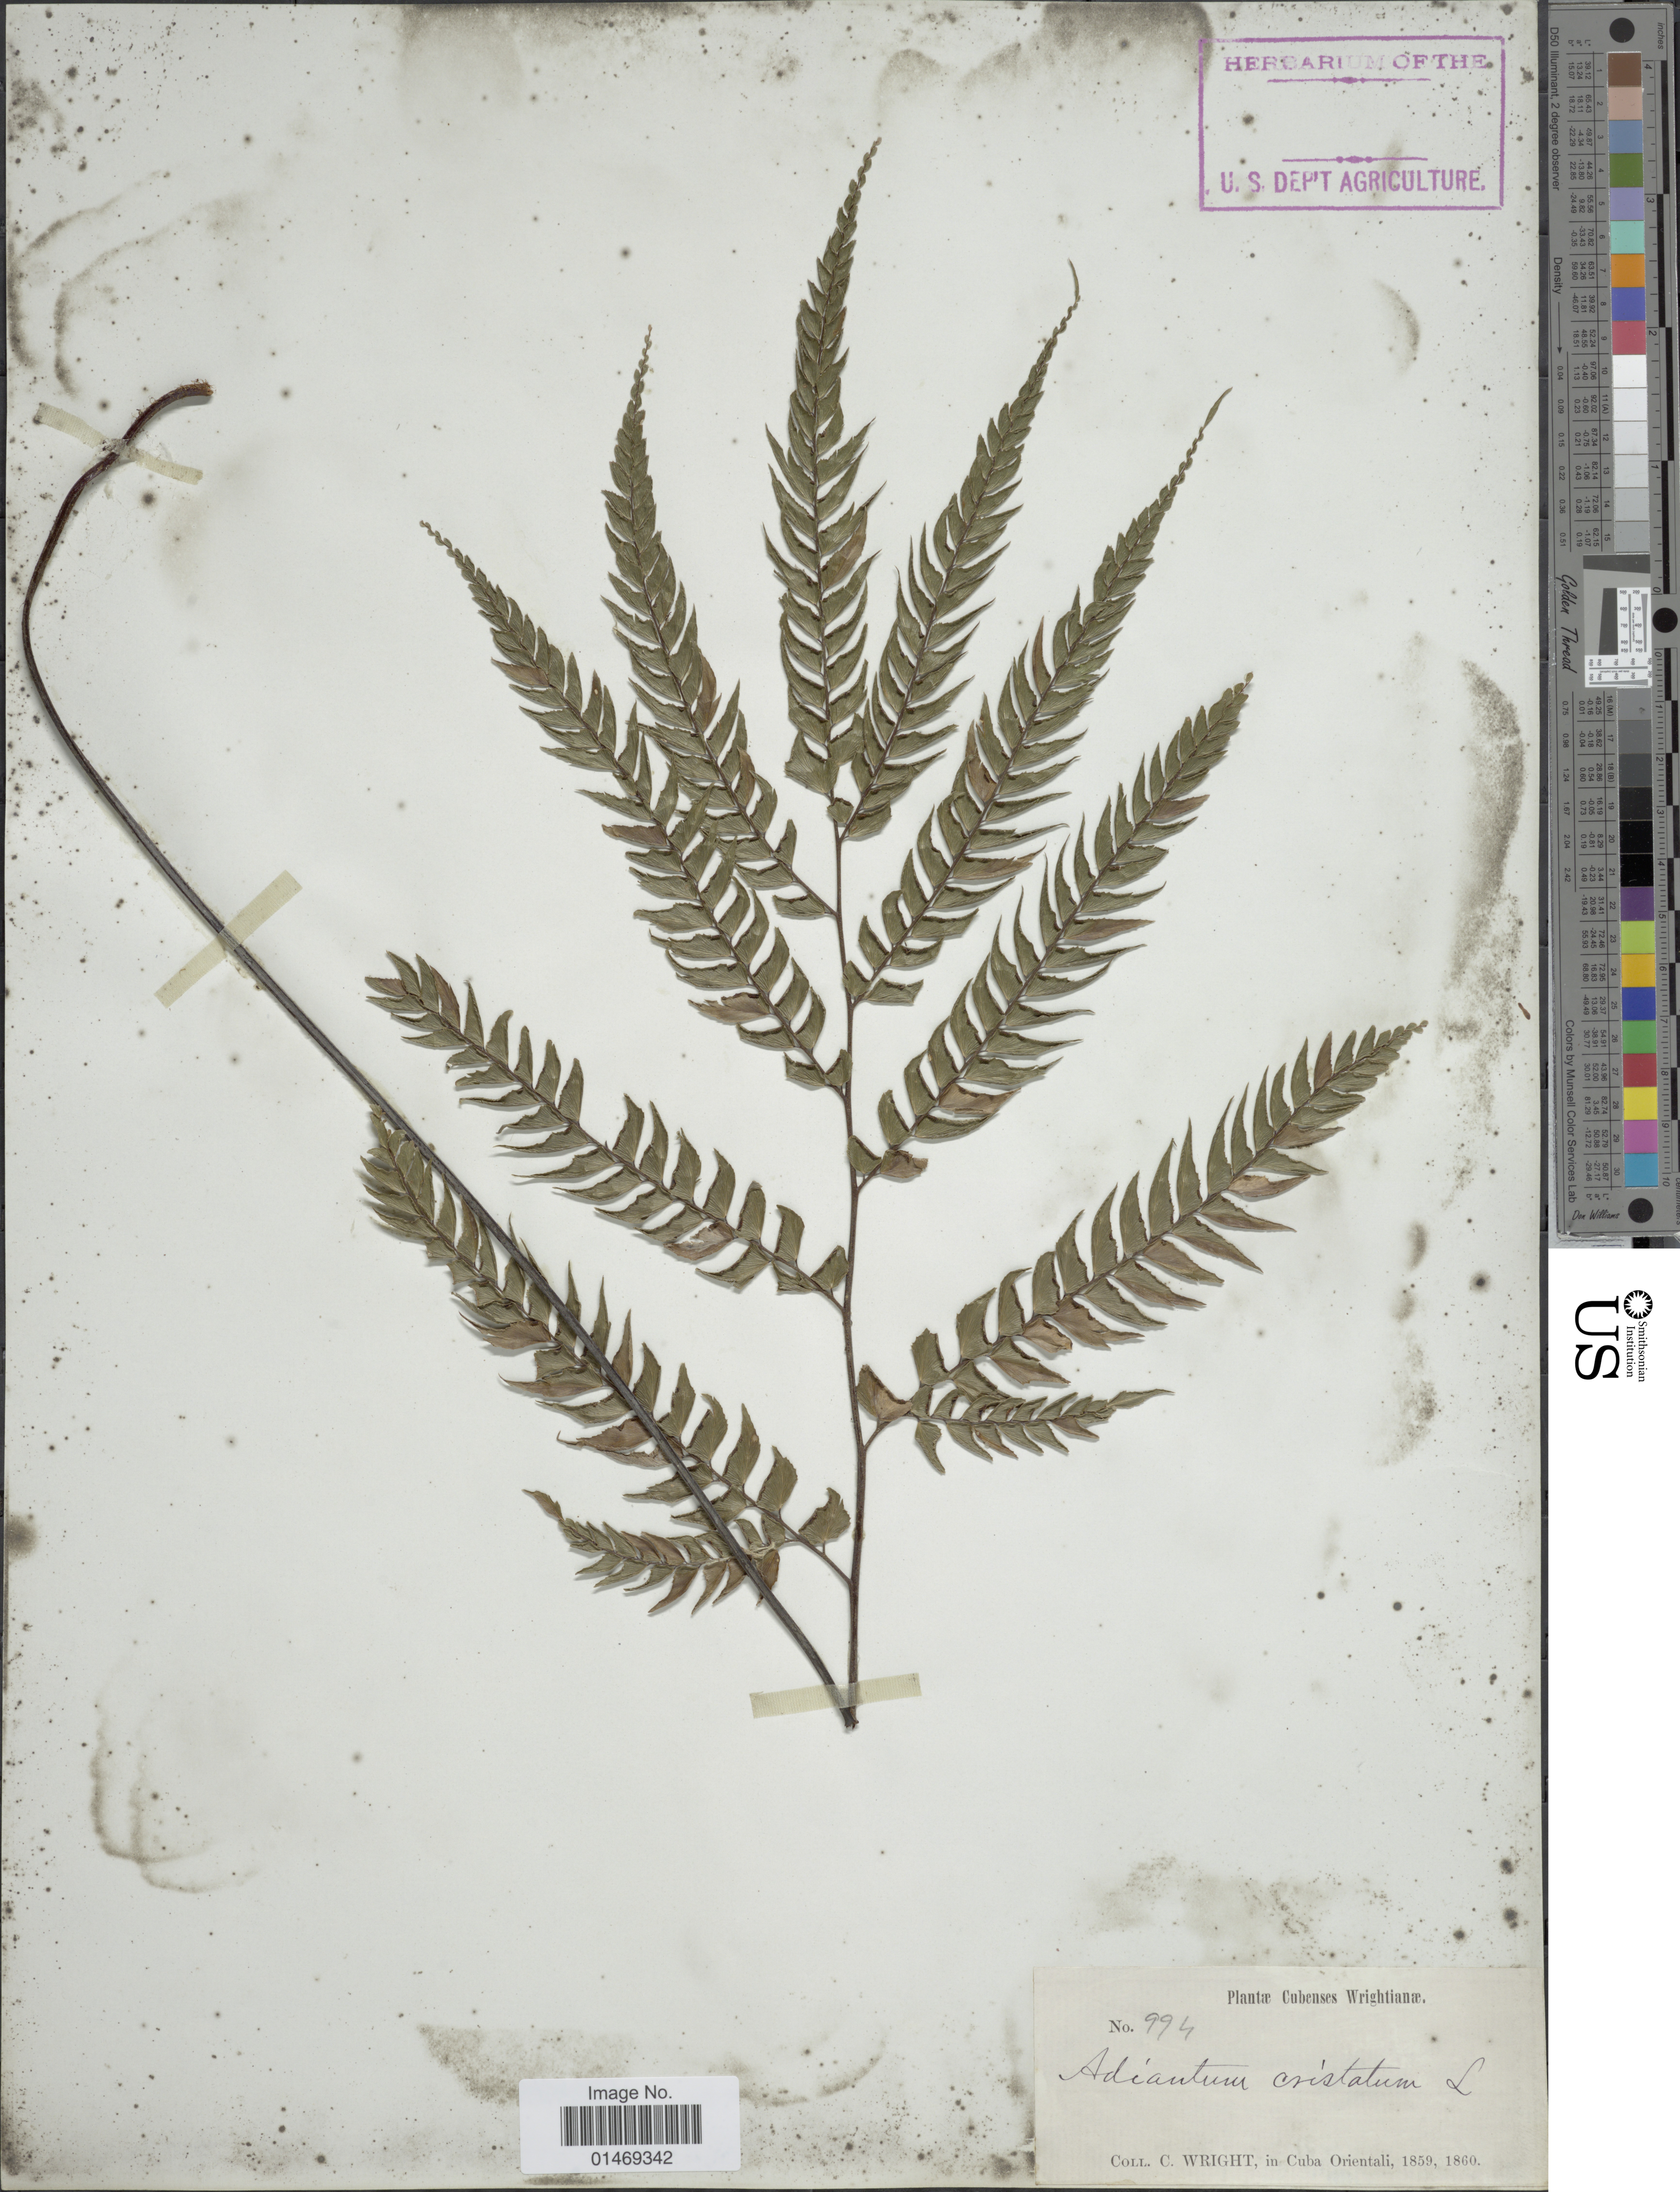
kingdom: Plantae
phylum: Tracheophyta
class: Polypodiopsida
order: Polypodiales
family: Pteridaceae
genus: Adiantum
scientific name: Adiantum pyramidale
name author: (L.) Willd.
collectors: C. Wright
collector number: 994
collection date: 1859/1860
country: Cuba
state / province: Oriente